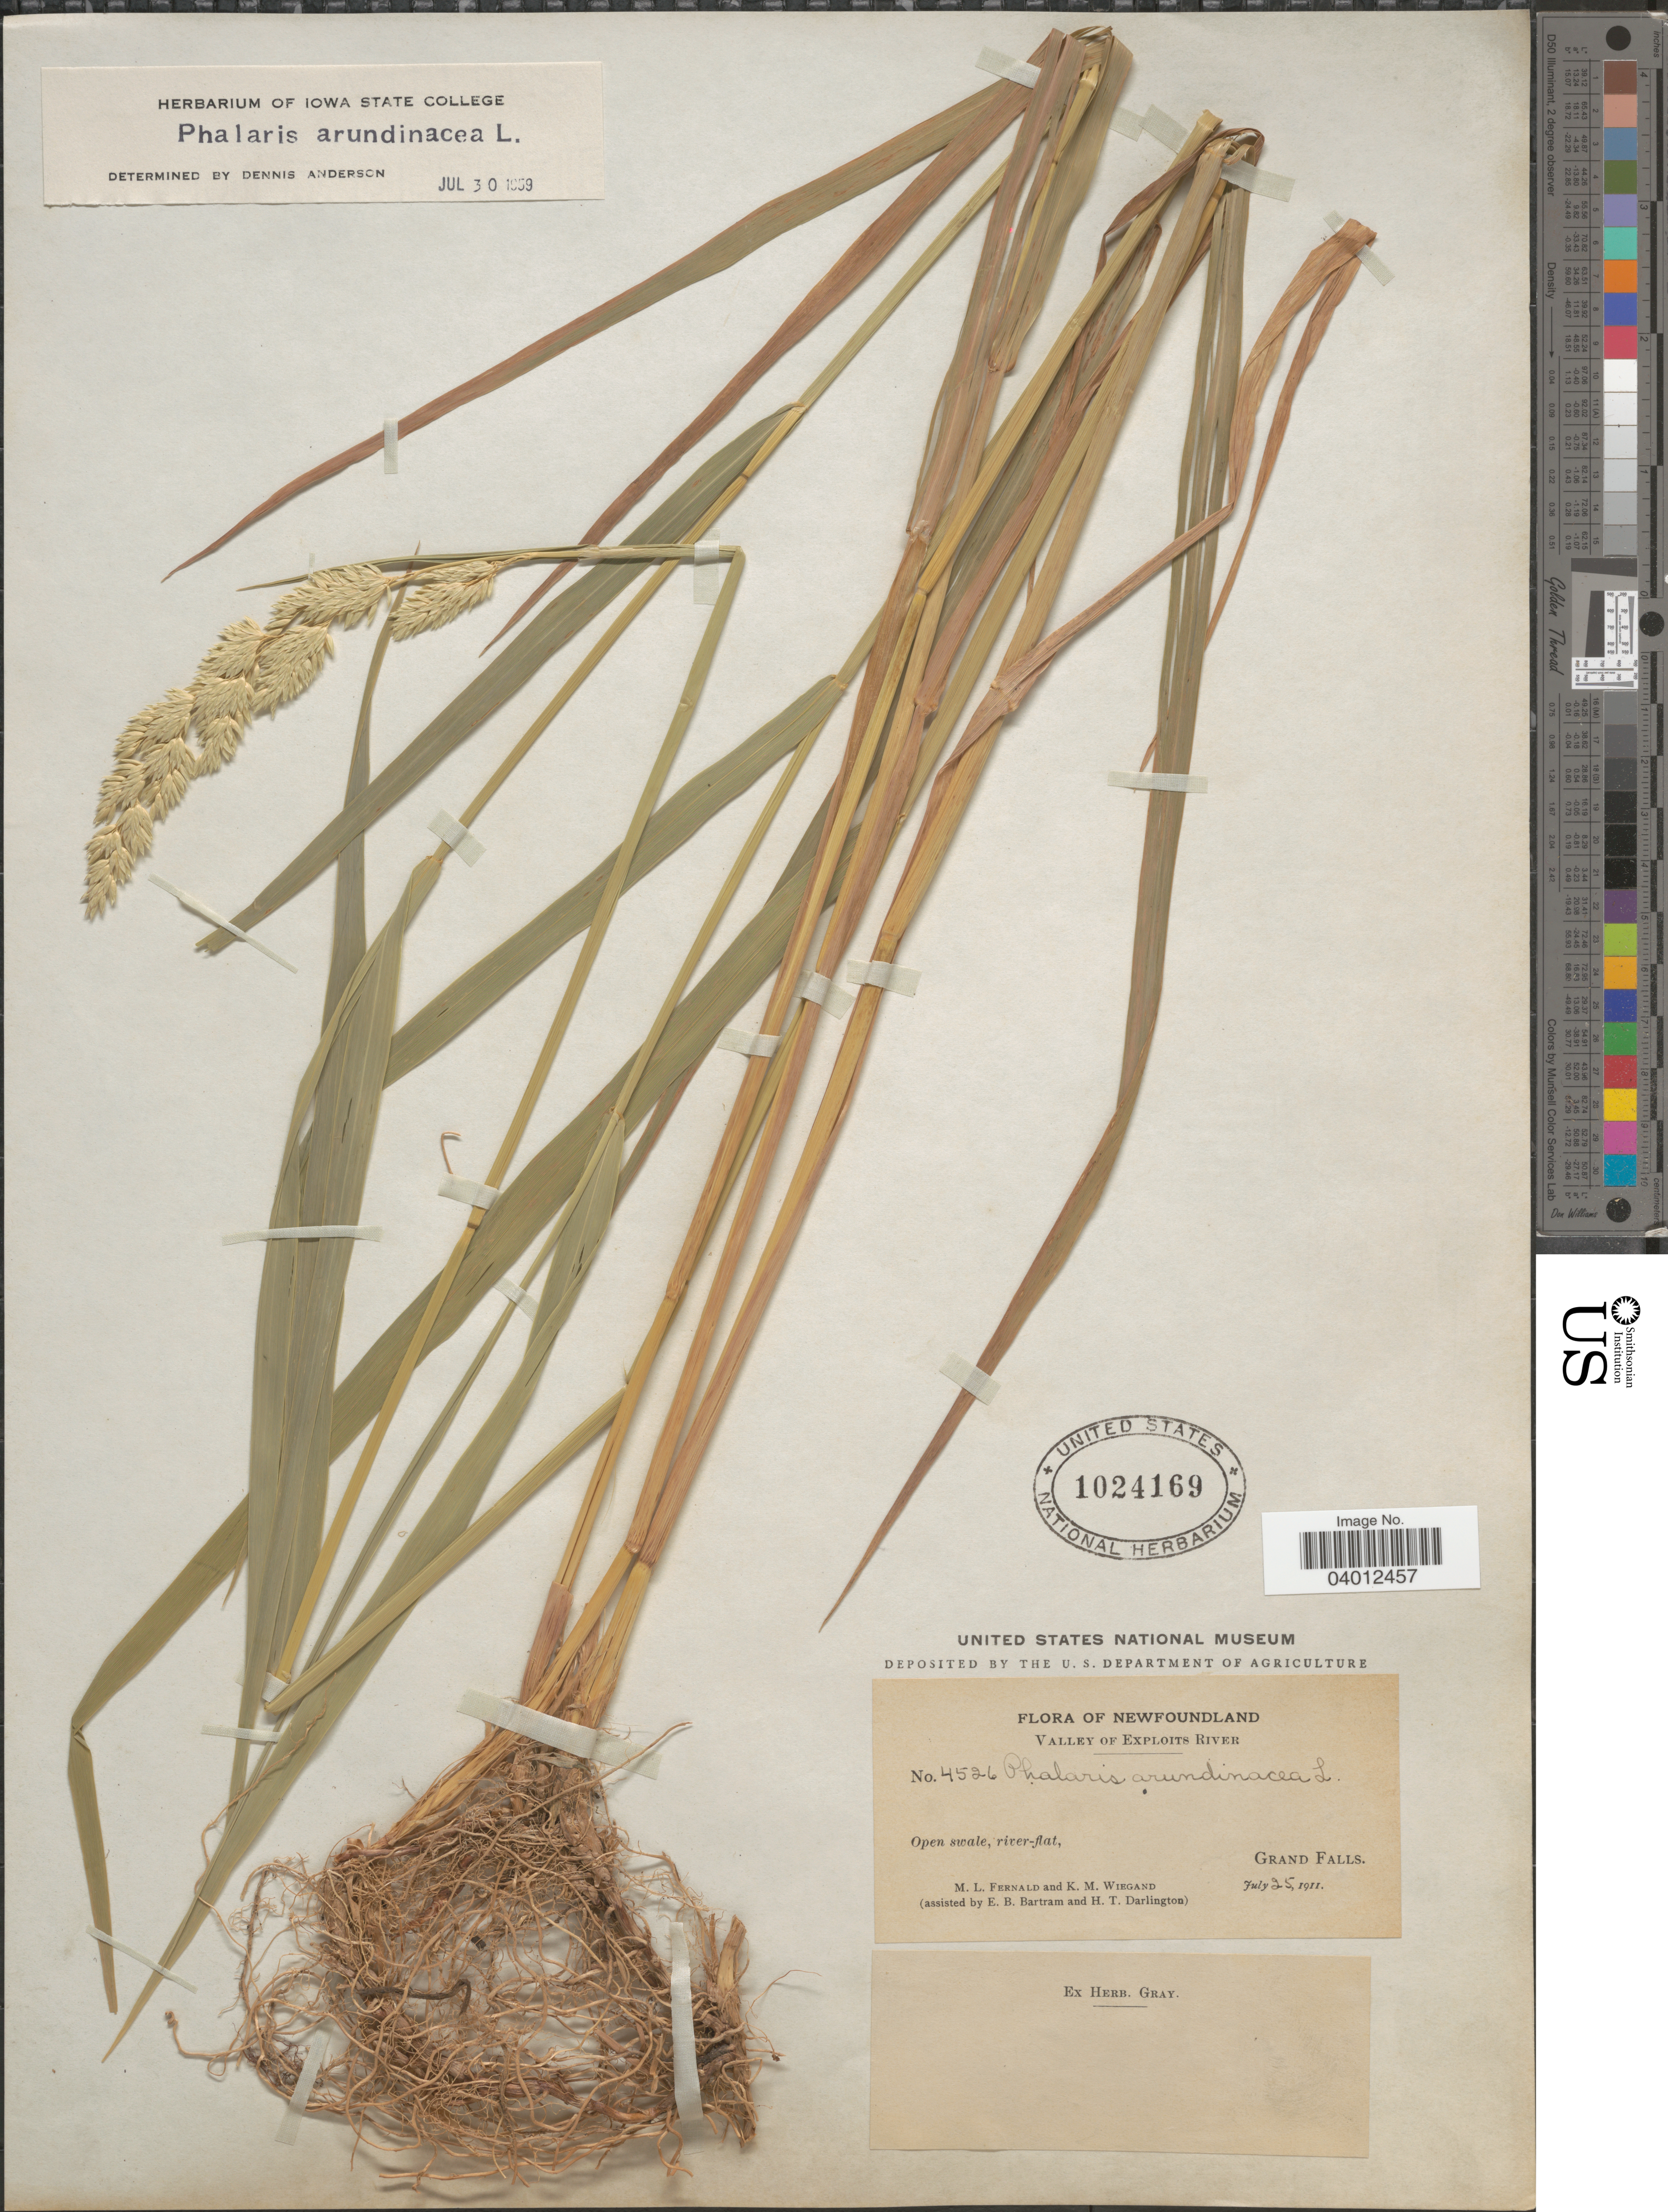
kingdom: Plantae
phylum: Tracheophyta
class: Liliopsida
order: Poales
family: Poaceae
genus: Phalaris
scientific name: Phalaris arundinacea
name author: L.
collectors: M. L. Fernald, K. M. Wiegand, E. B. Bartram & H. Darlington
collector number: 4526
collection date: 1911-07-25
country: Canada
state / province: Newfoundland and Labrador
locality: Valley of Exploits River. Grand Falls.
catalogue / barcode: US 1024169